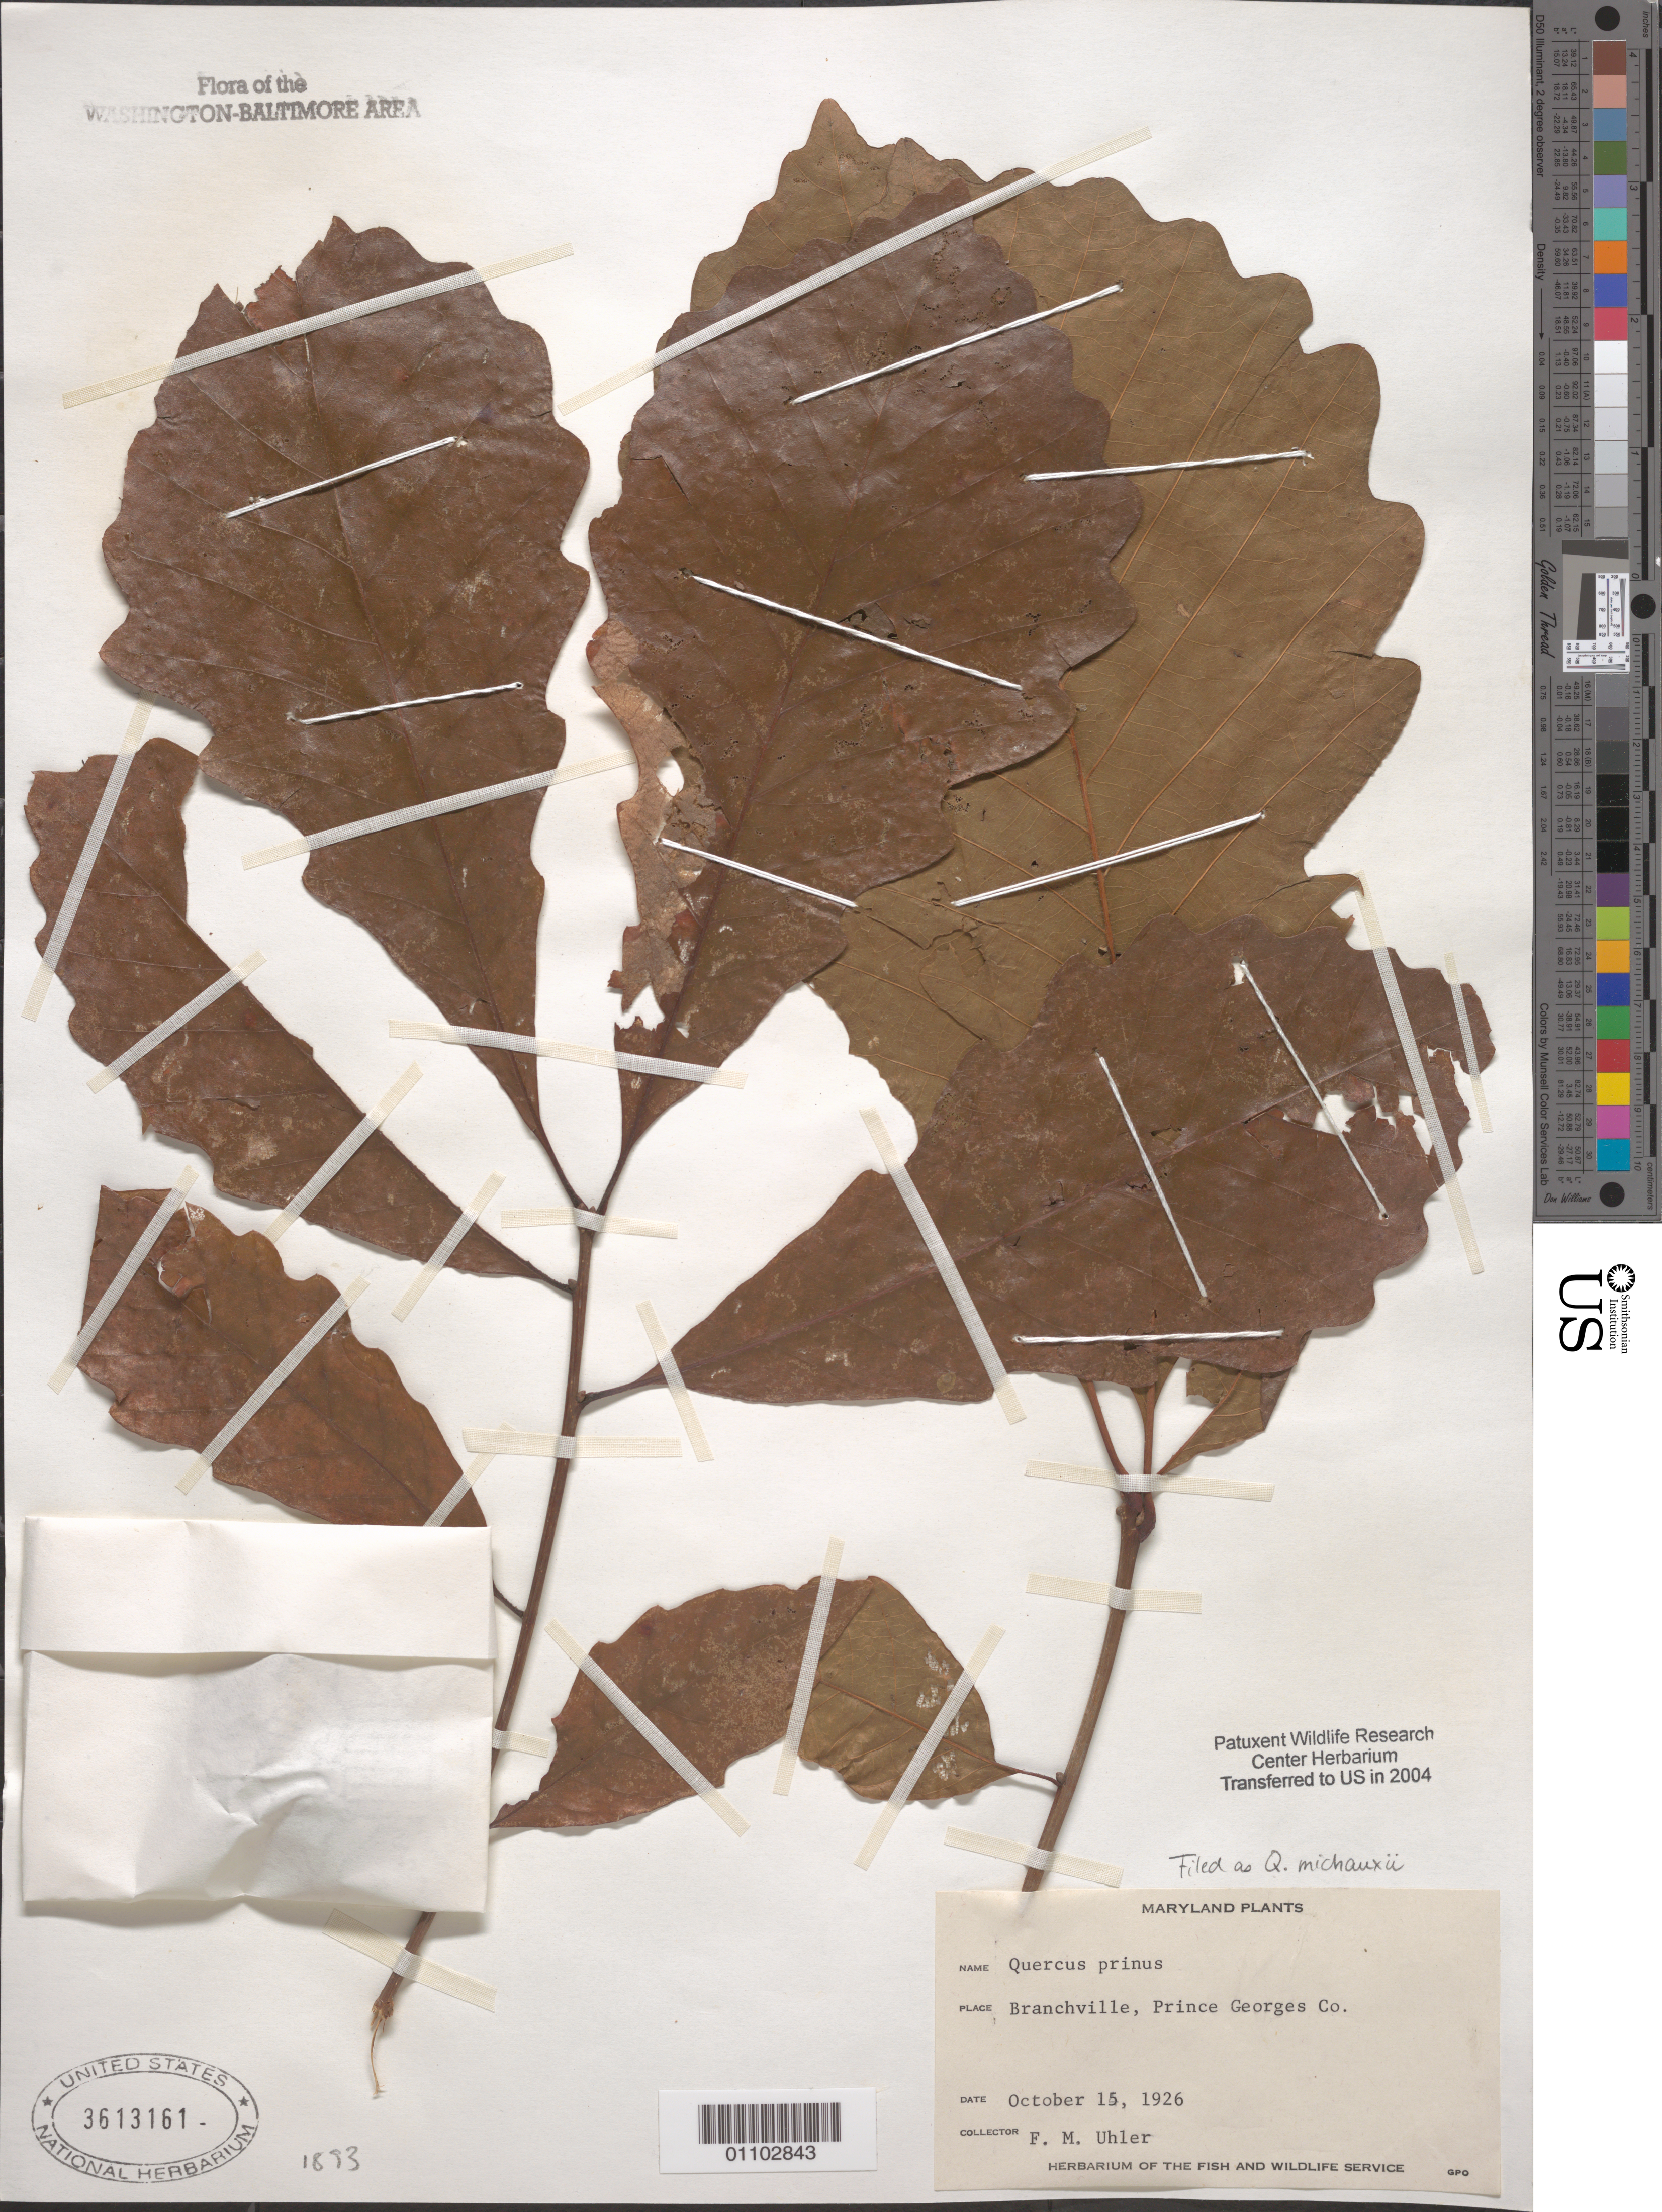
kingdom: Plantae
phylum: Tracheophyta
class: Magnoliopsida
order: Fagales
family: Fagaceae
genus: Quercus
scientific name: Quercus michauxii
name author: Nutt.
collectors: F. Uhler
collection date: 1926-10-15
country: United States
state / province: Maryland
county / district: Prince George's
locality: Branchville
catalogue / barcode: US 3613161